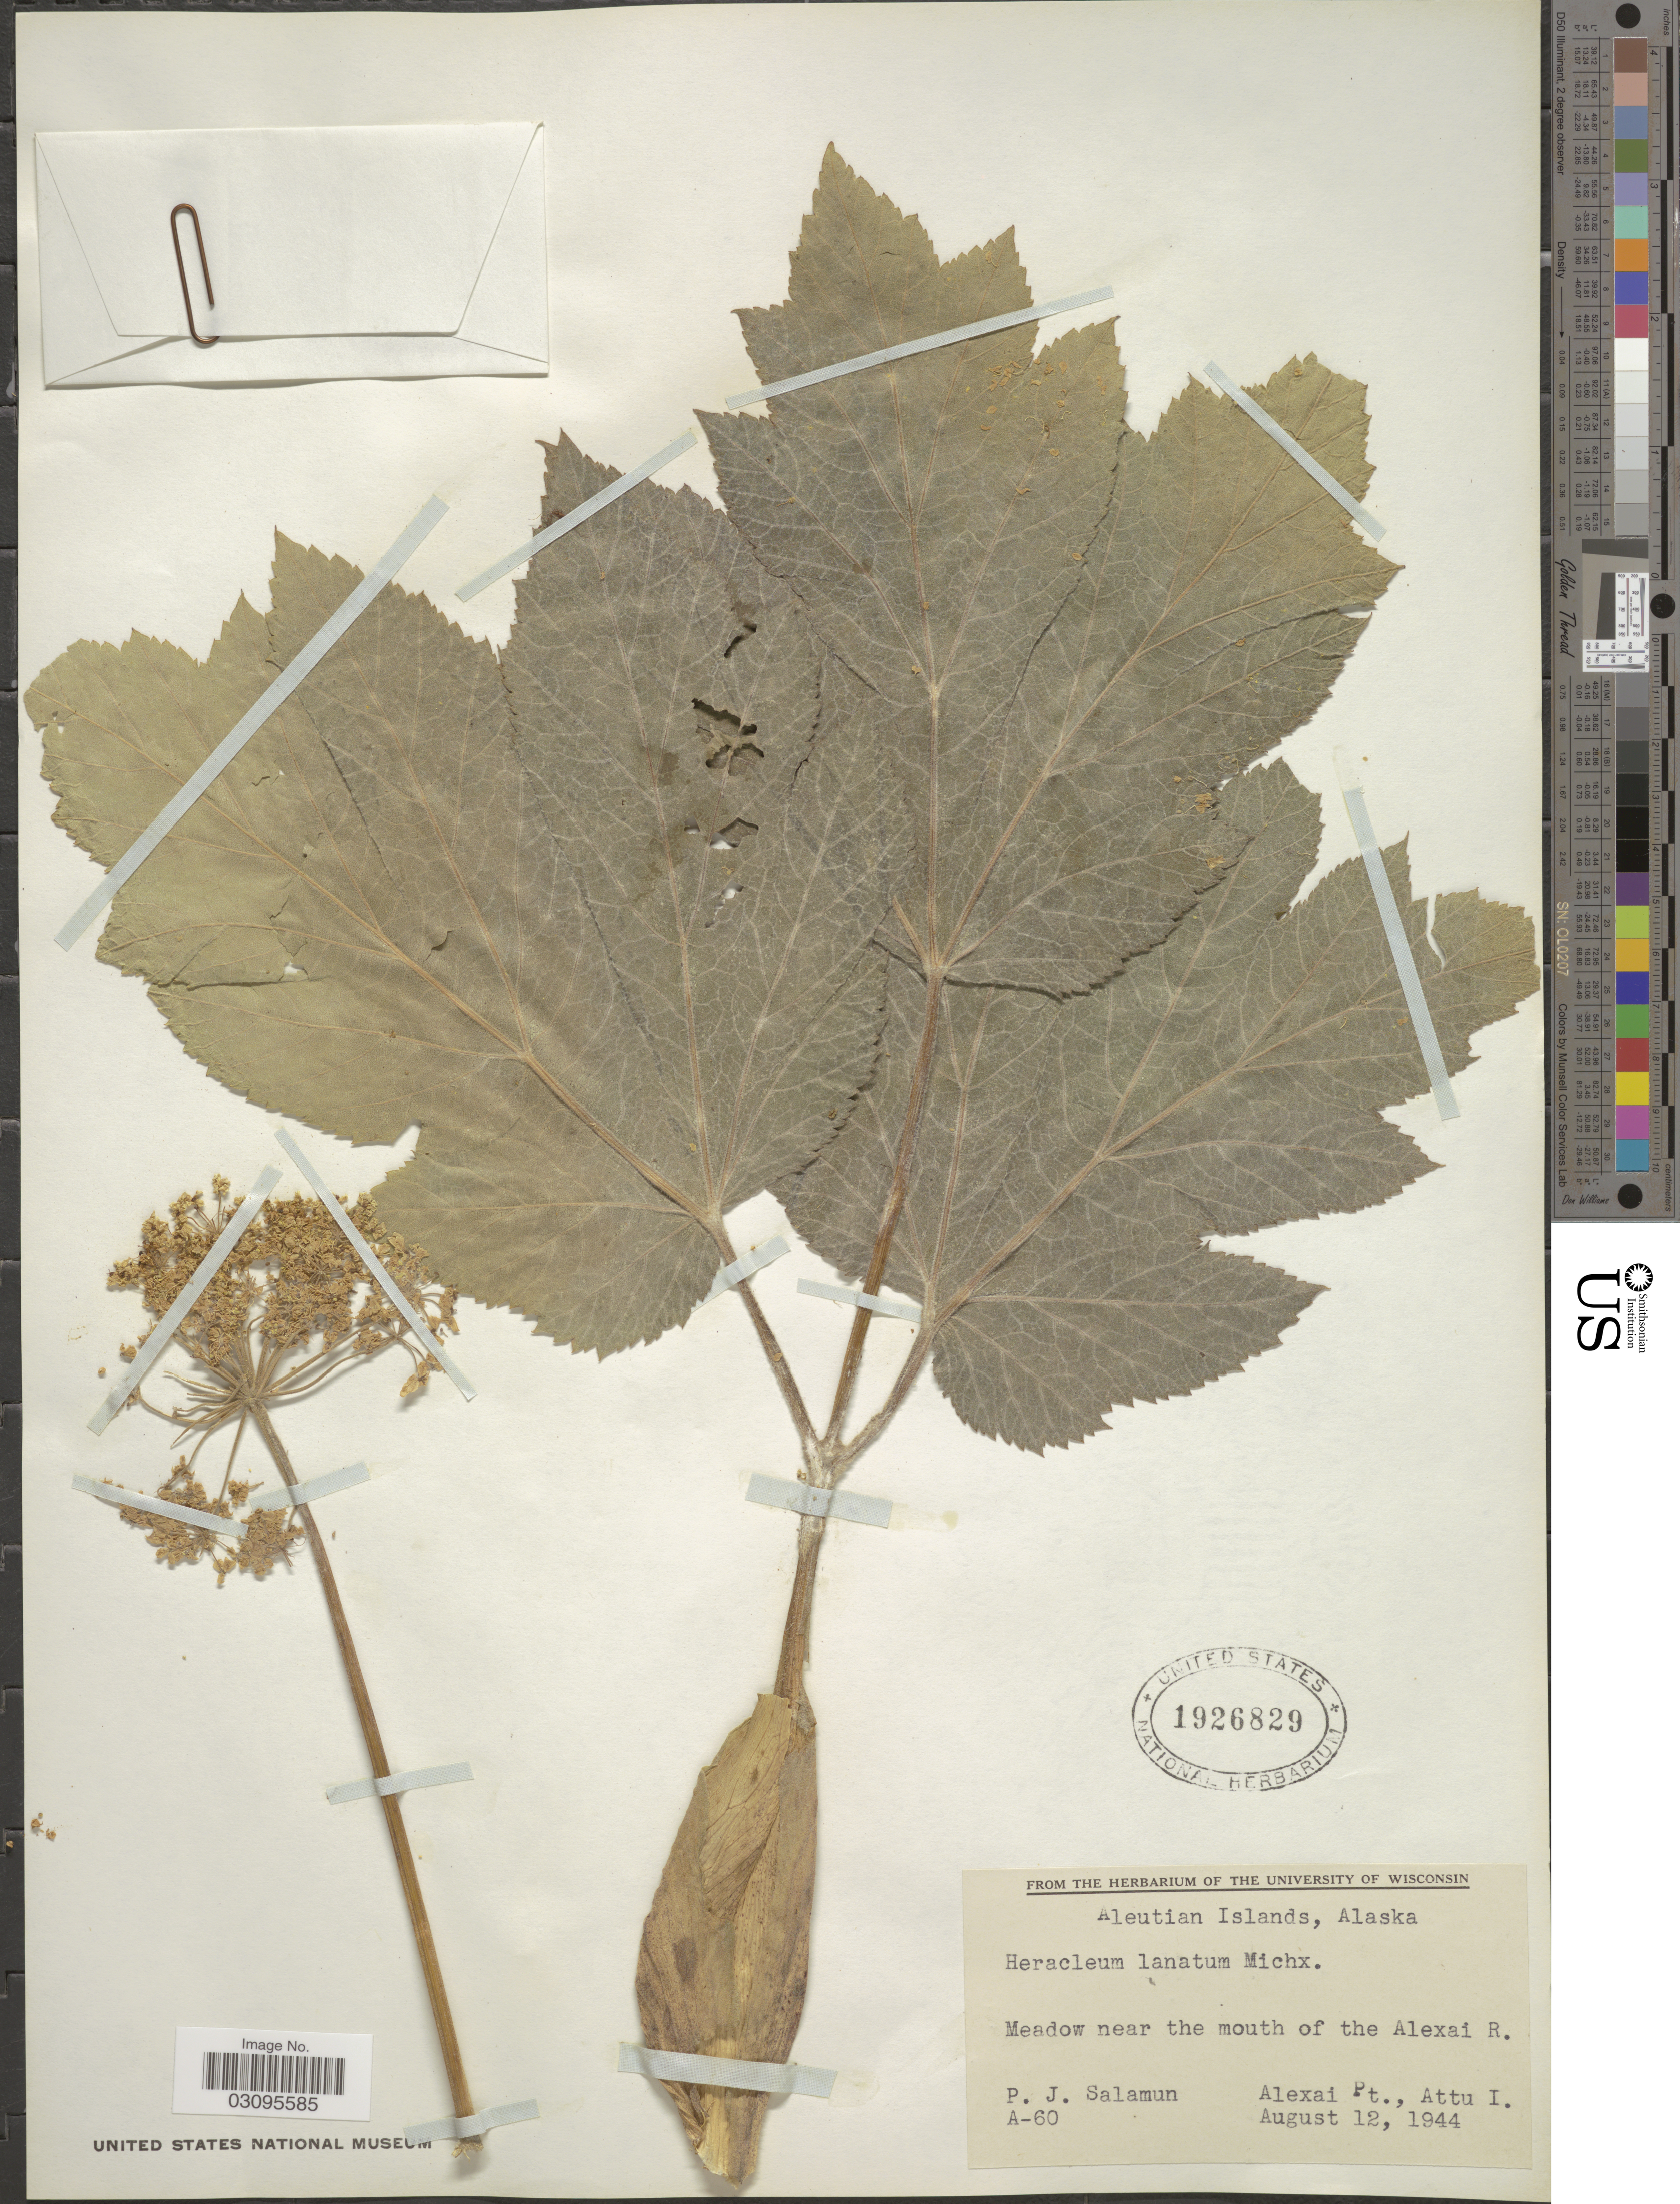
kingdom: Plantae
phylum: Tracheophyta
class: Magnoliopsida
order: Apiales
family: Apiaceae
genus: Heracleum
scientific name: Heracleum lanatum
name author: Michx.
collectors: P. Salamun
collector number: A-60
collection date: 1944-08-12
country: United States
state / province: Alaska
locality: Aleutian Island, Meadow near the mouth of the Alexai R., Alexai Pt., Attu I.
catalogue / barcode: US 1926829